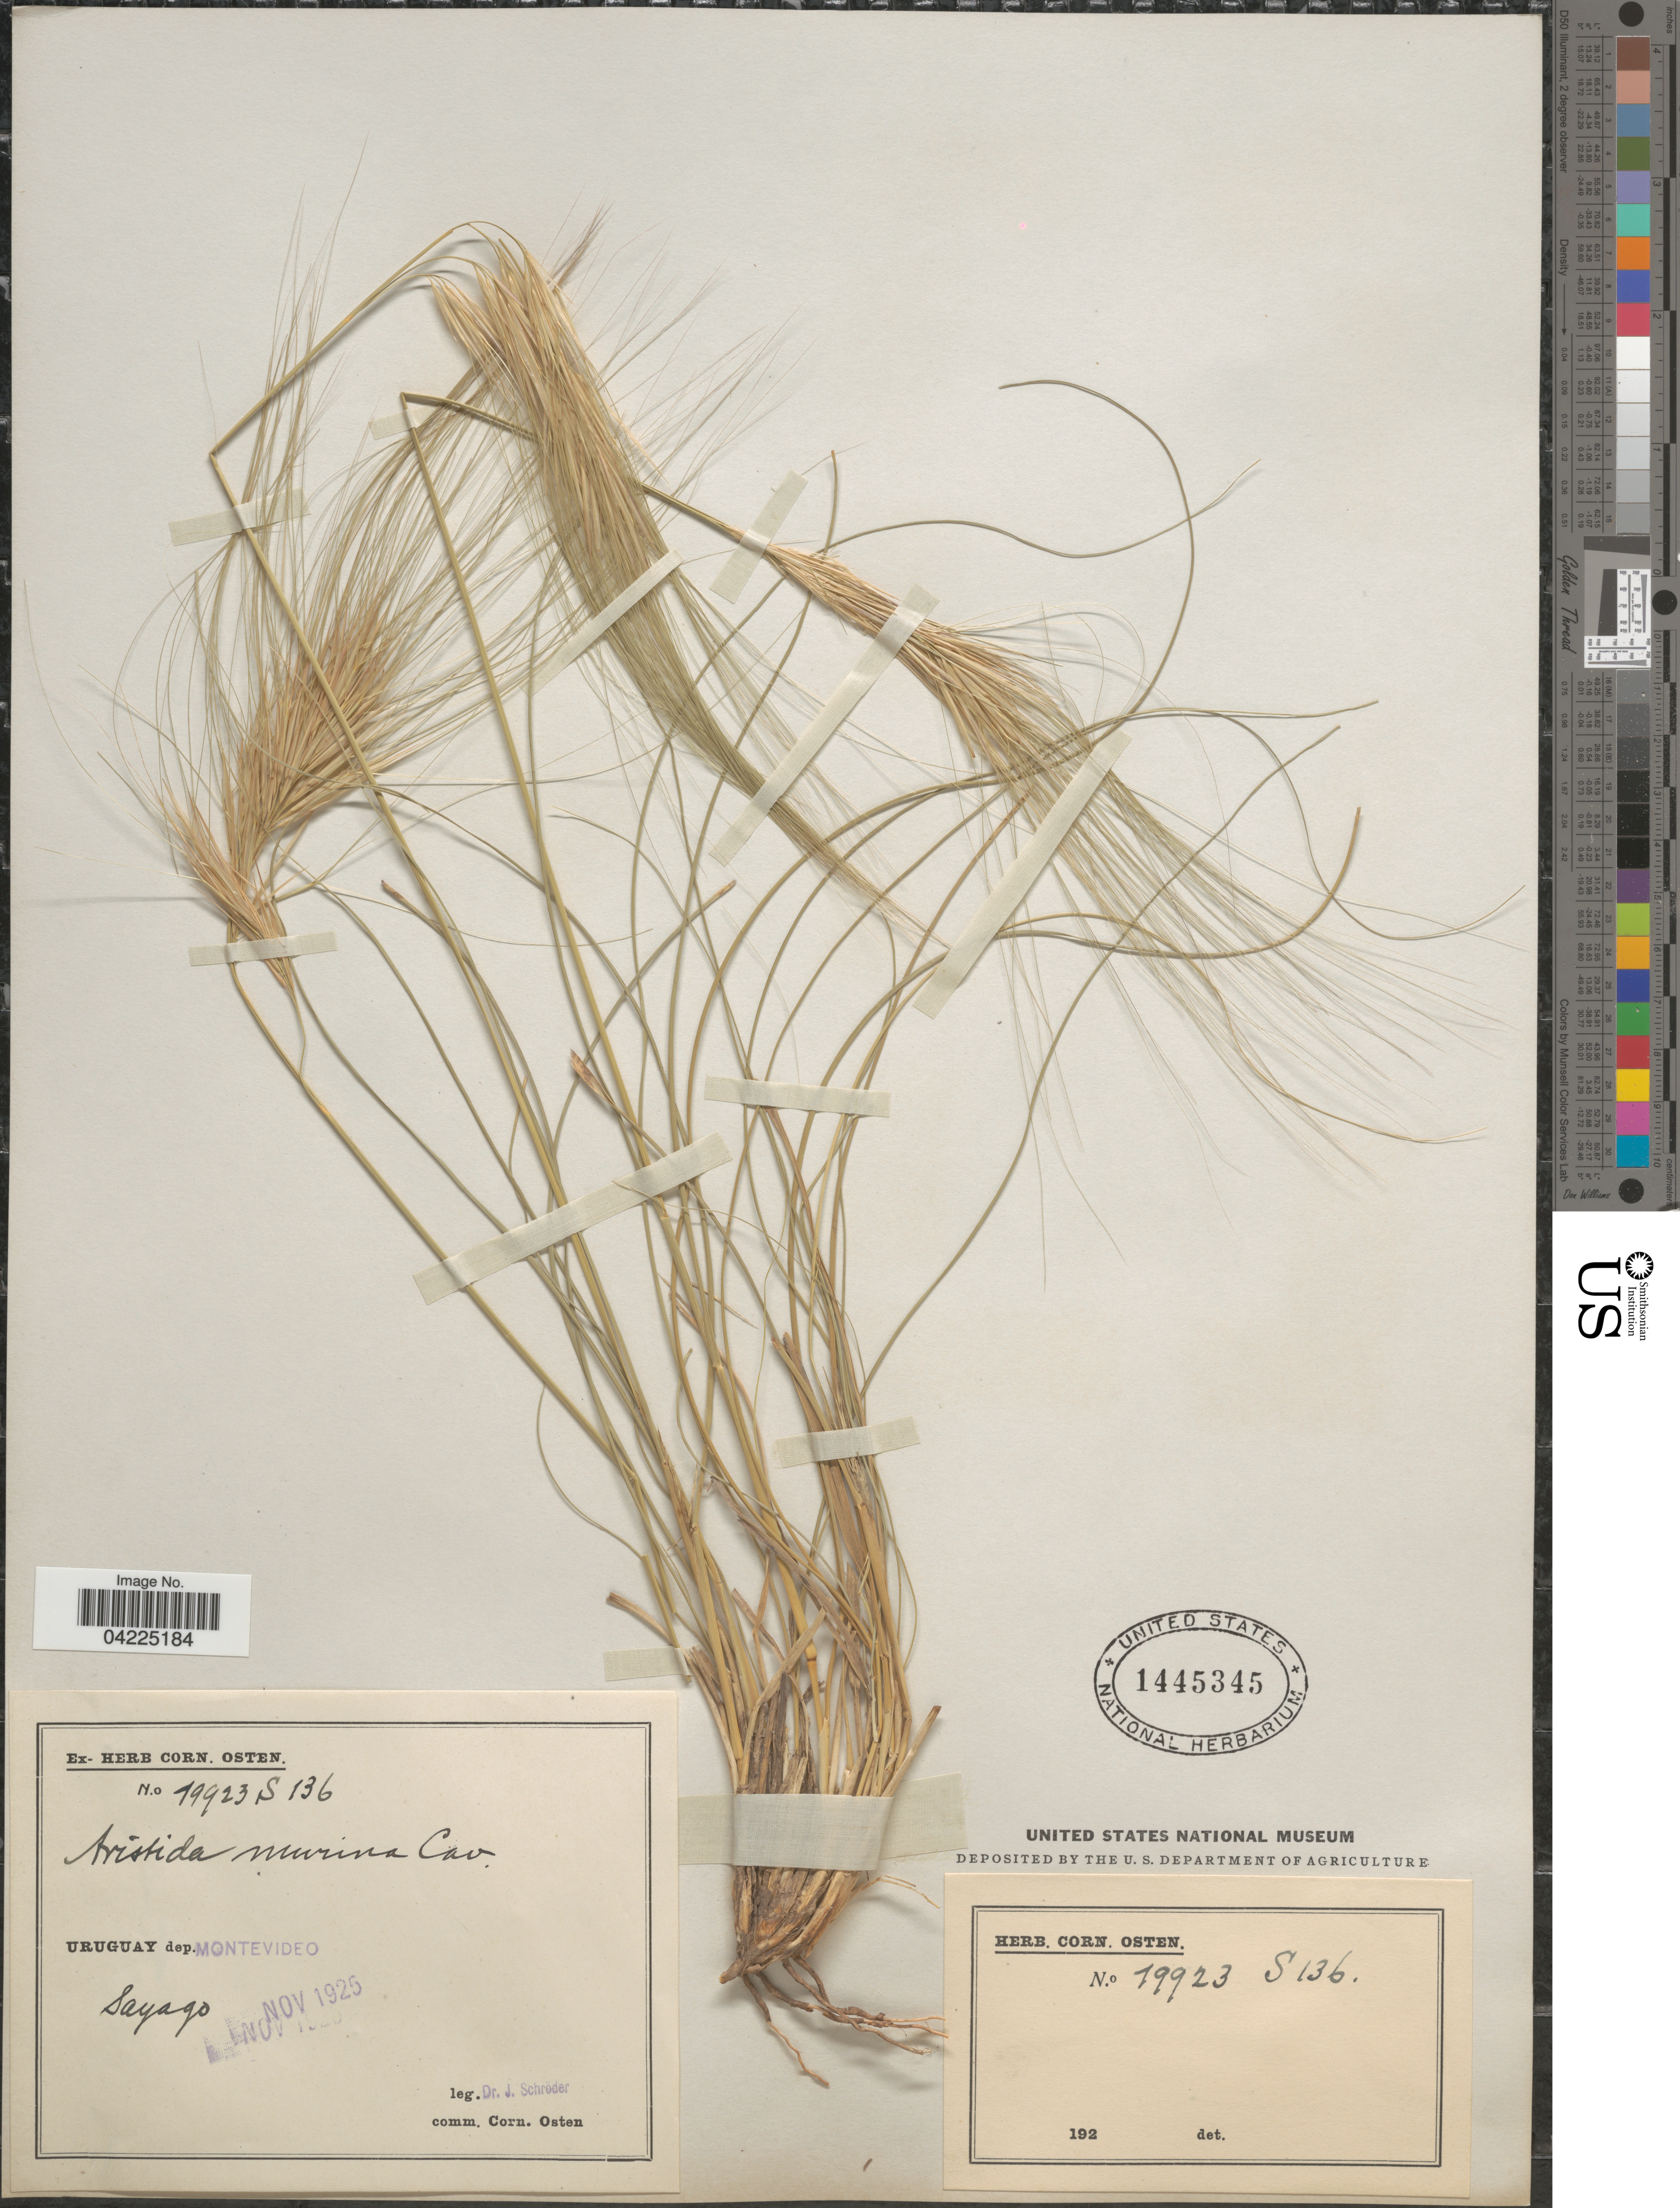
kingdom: Plantae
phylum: Tracheophyta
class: Liliopsida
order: Poales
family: Poaceae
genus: Aristida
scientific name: Aristida murina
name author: Cav.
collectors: J. Schröder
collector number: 19923S136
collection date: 1925-11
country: Uruguay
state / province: Montevideo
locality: Dep. Montevideo. Sayago.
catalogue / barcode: US 1445345